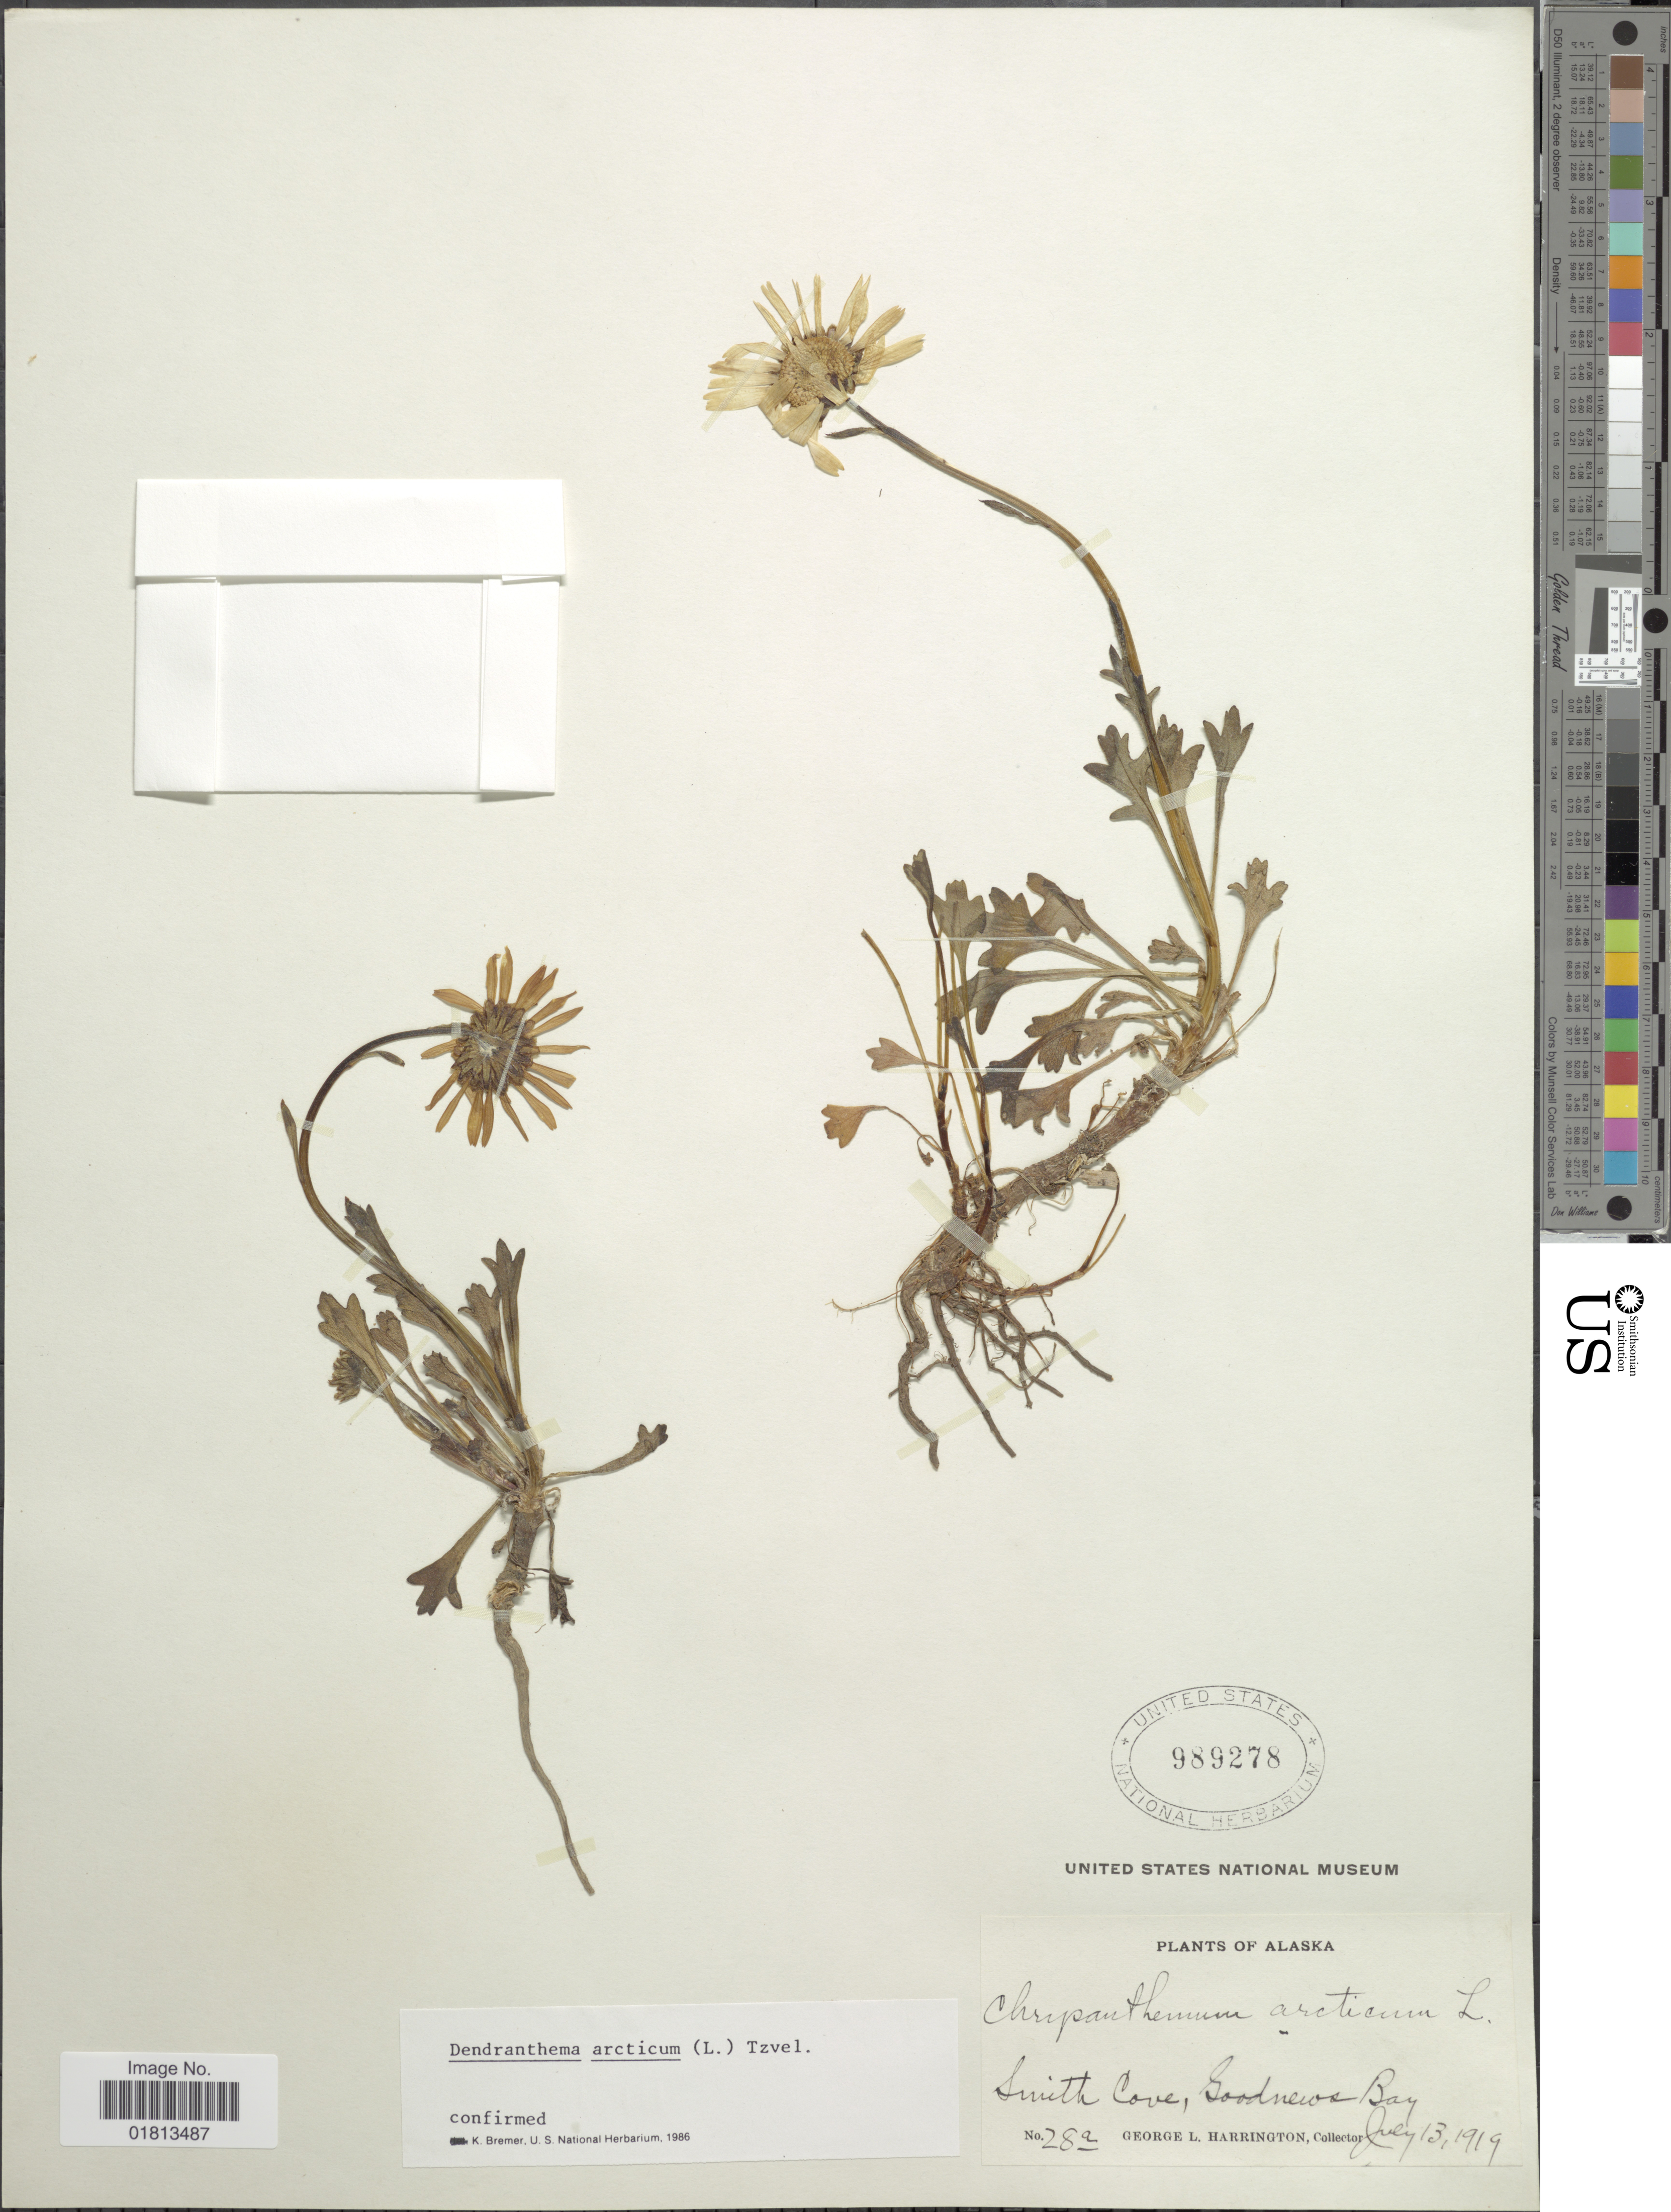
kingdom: Plantae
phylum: Tracheophyta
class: Magnoliopsida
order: Asterales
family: Asteraceae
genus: Dendranthema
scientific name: Dendranthema arcticum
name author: (L.) Tzvelev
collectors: G. Harrington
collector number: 28a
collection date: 1919-07-13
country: United States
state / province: Alaska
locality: Smith Cove, Goodnews Bay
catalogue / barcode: US 989278